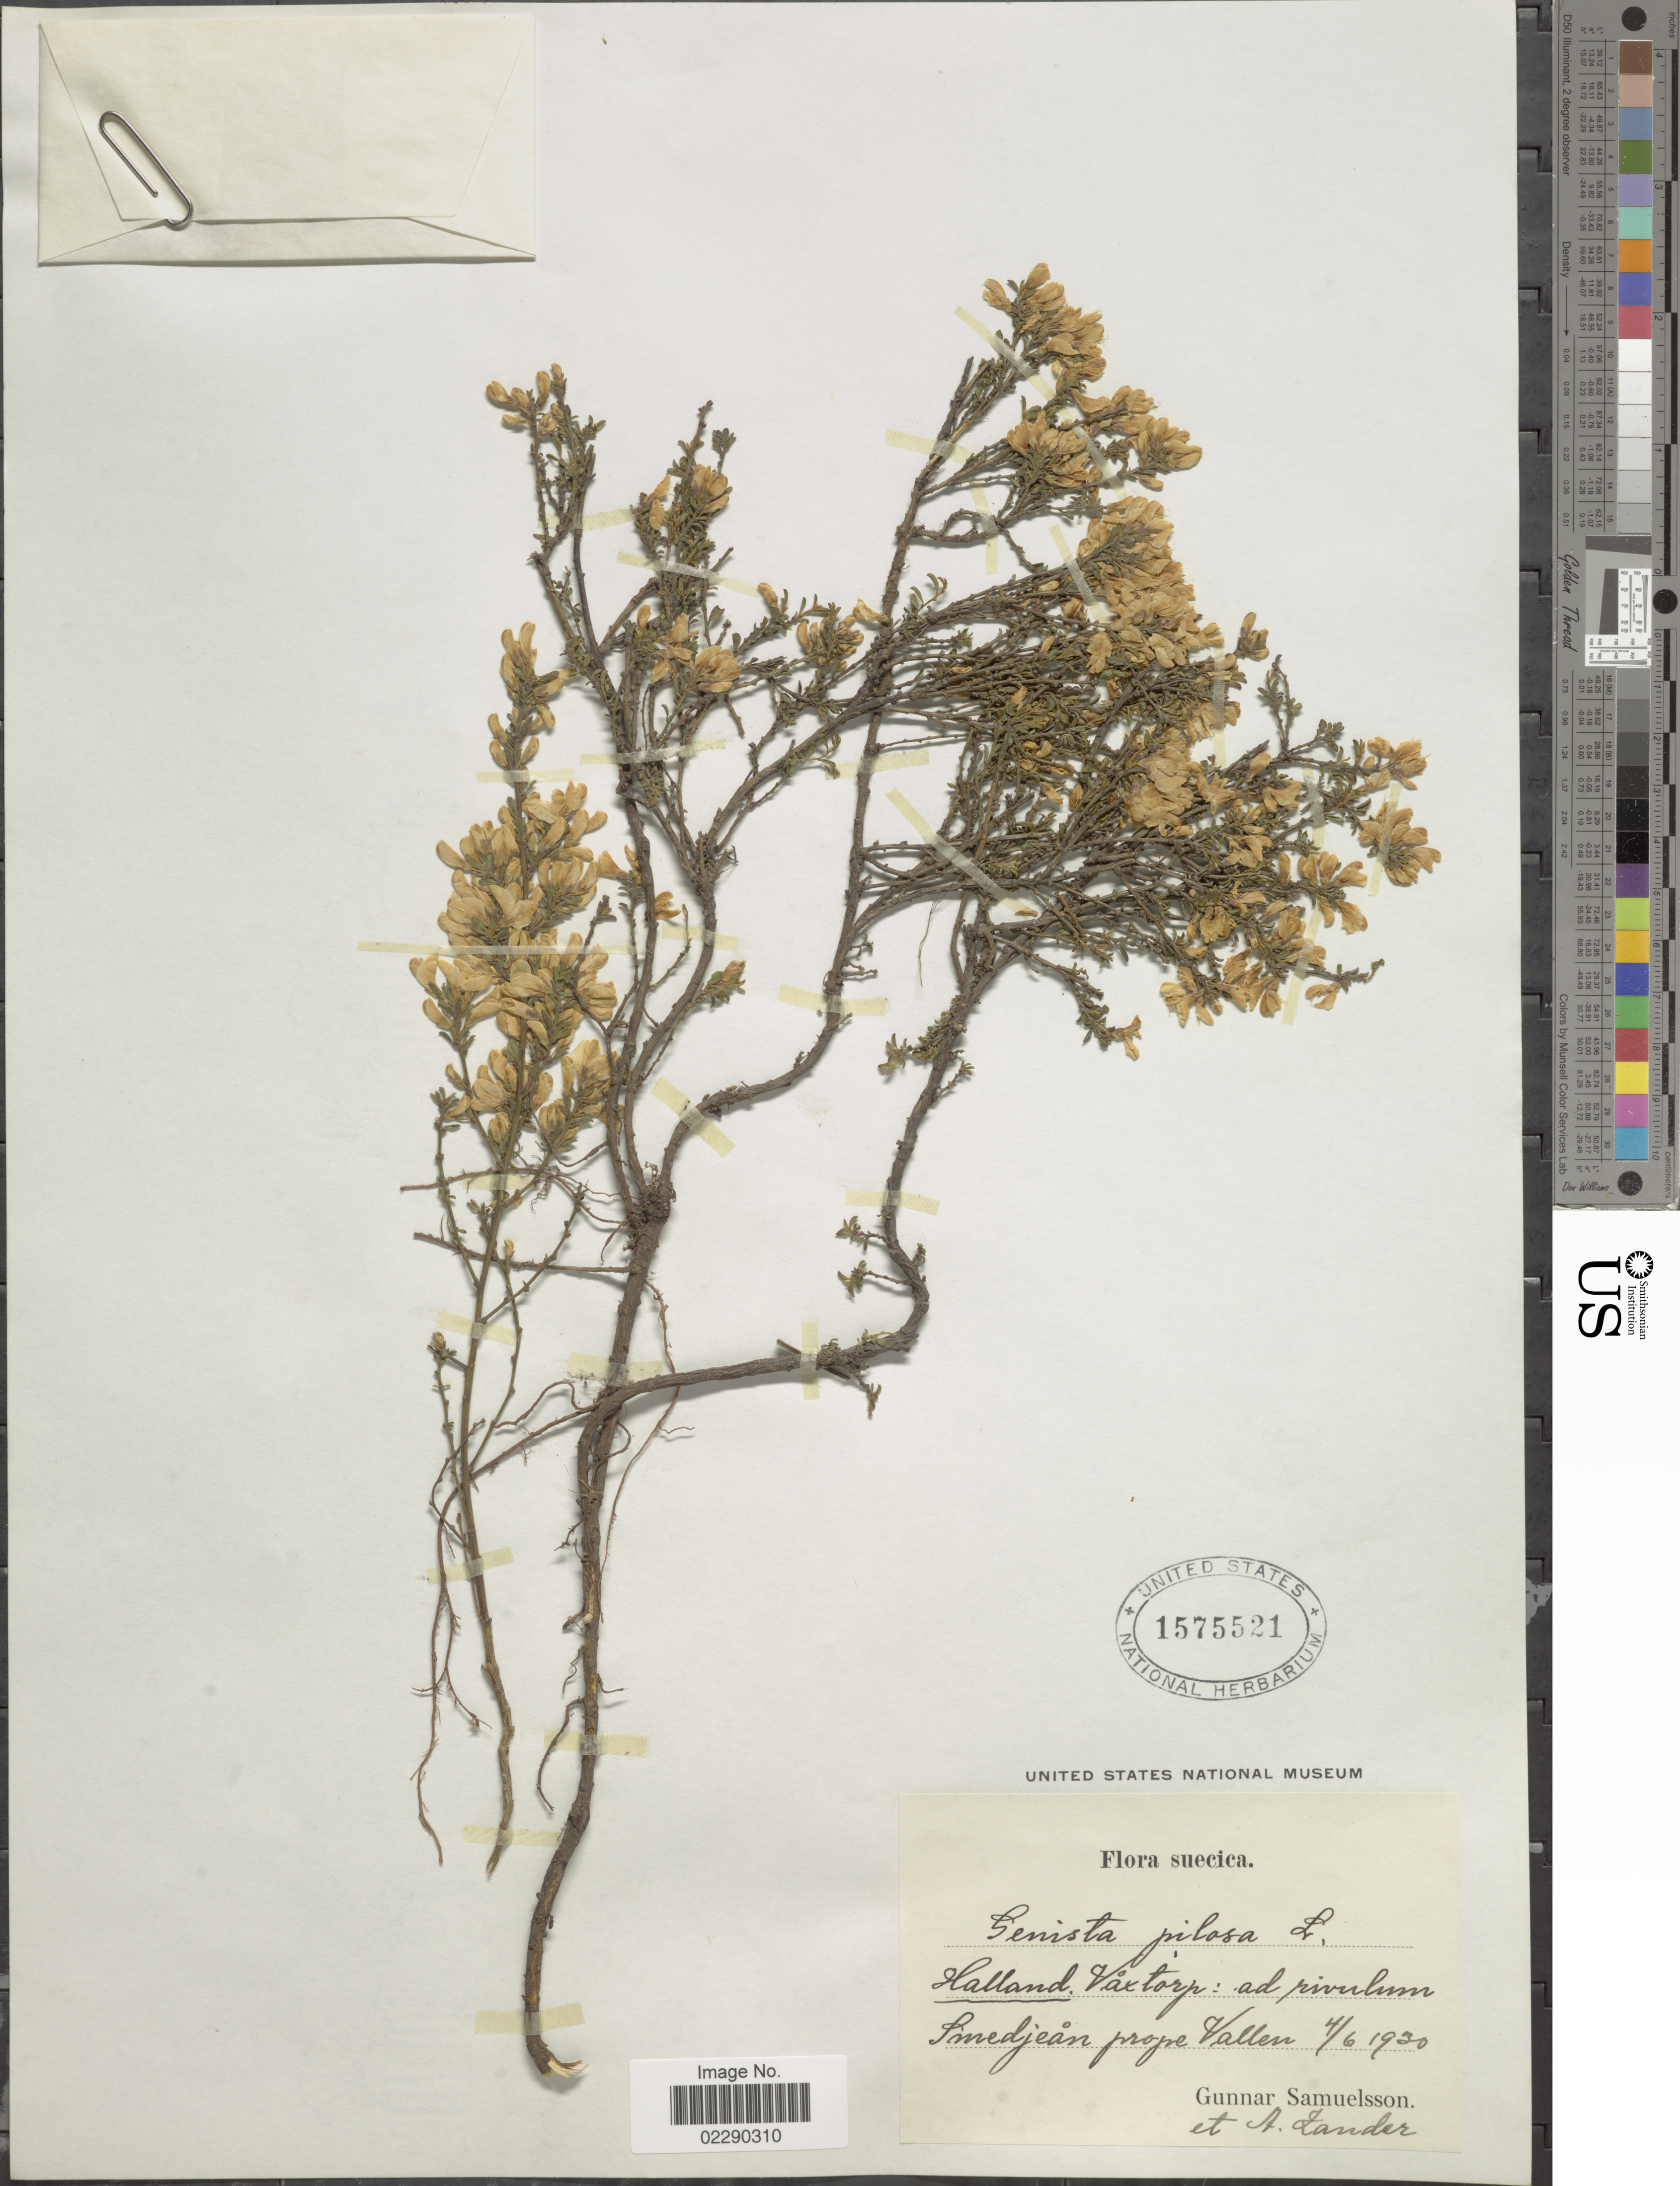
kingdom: Plantae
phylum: Tracheophyta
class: Magnoliopsida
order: Fabales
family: Fabaceae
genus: Genista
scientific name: Genista pilosa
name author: L.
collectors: G. Samuelsson & A. Zander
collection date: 1930-06-04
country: Sweden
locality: Suecia, Sinedjean prope Vallen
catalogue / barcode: US 1575521